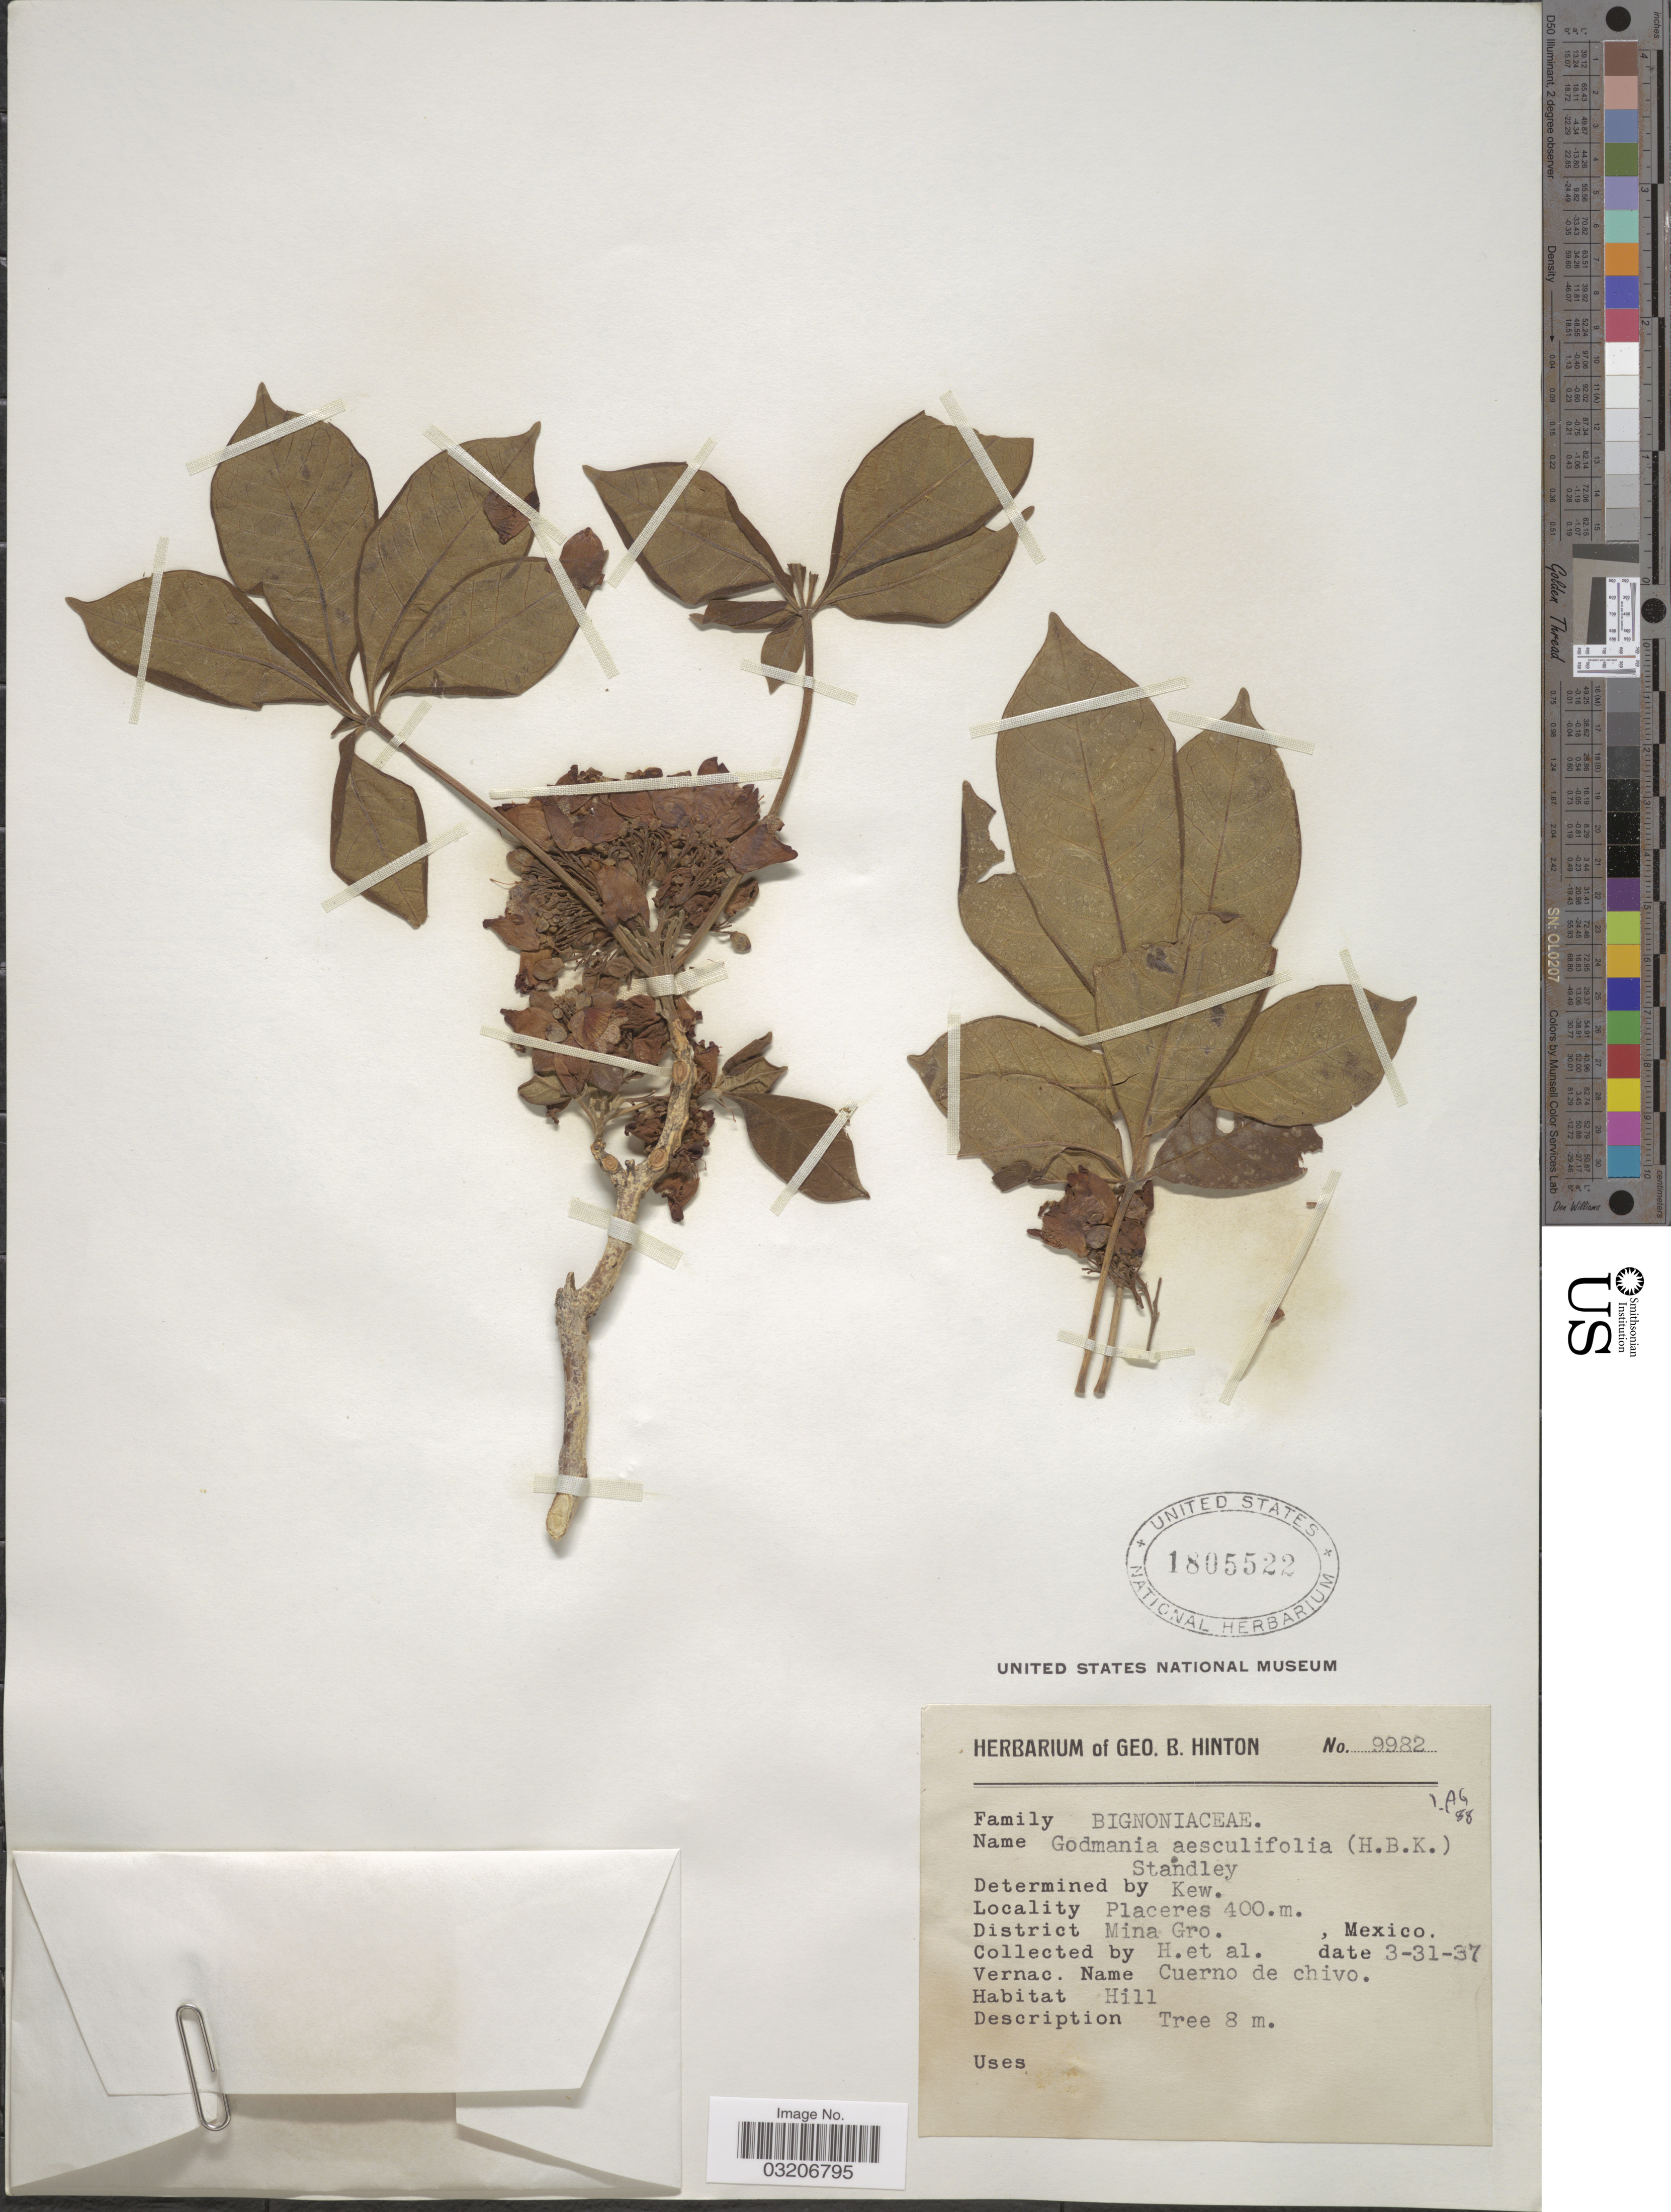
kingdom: Plantae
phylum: Tracheophyta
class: Magnoliopsida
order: Lamiales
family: Bignoniaceae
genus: Godmania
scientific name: Godmania aesculifolia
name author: Standl.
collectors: G. B. Hinton & et al.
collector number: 9982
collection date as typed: Transcribed d/m/y: 31/3/37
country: Mexico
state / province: Guerrero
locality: Placeres. District Mina Gro. Hill.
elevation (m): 400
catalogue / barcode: US 1805522